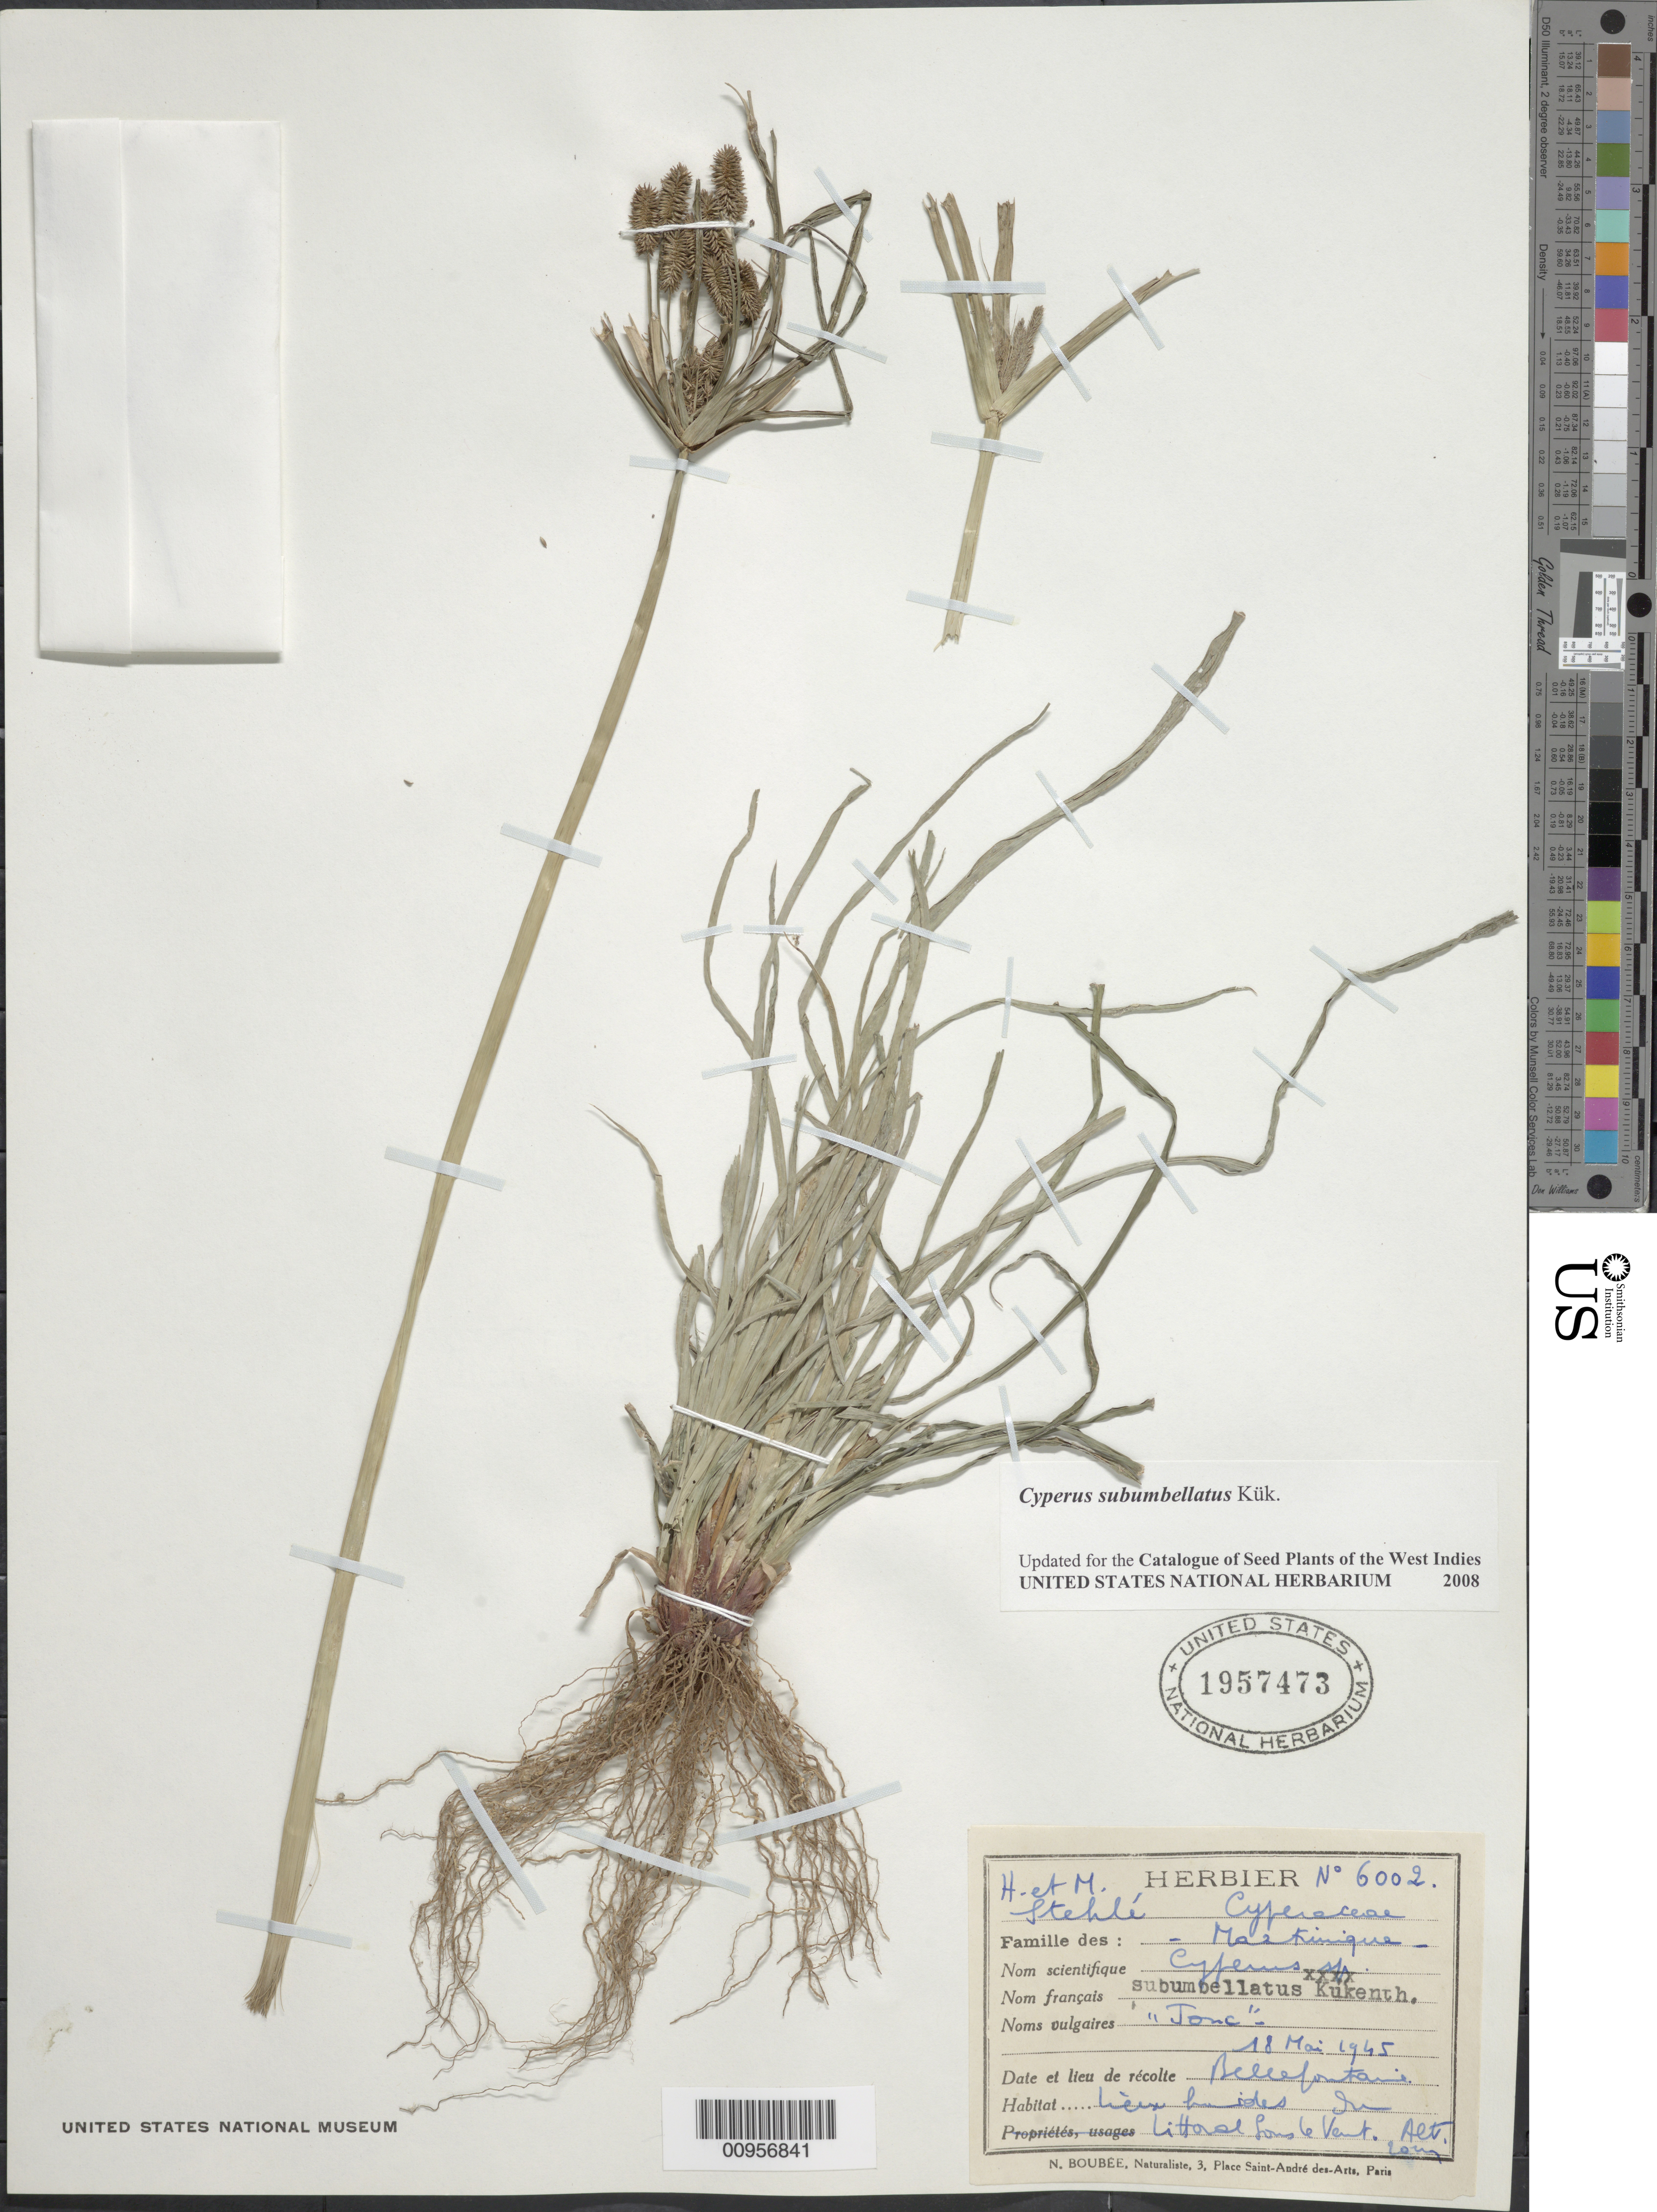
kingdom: Plantae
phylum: Tracheophyta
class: Liliopsida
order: Poales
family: Cyperaceae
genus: Cyperus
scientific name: Cyperus subumbellatus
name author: Kük.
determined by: Strong, M. T., (US), Smithsonian Institution - National Museum of Natural History (UNITED STATES)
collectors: H. Stehlé & M. Stehlé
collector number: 6002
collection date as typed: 18 May 1945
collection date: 1945-05-18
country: Martinique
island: Martinique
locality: Bellefontaine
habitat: Lieux humides du littoral sous le Vert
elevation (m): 20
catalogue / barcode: US 1957473